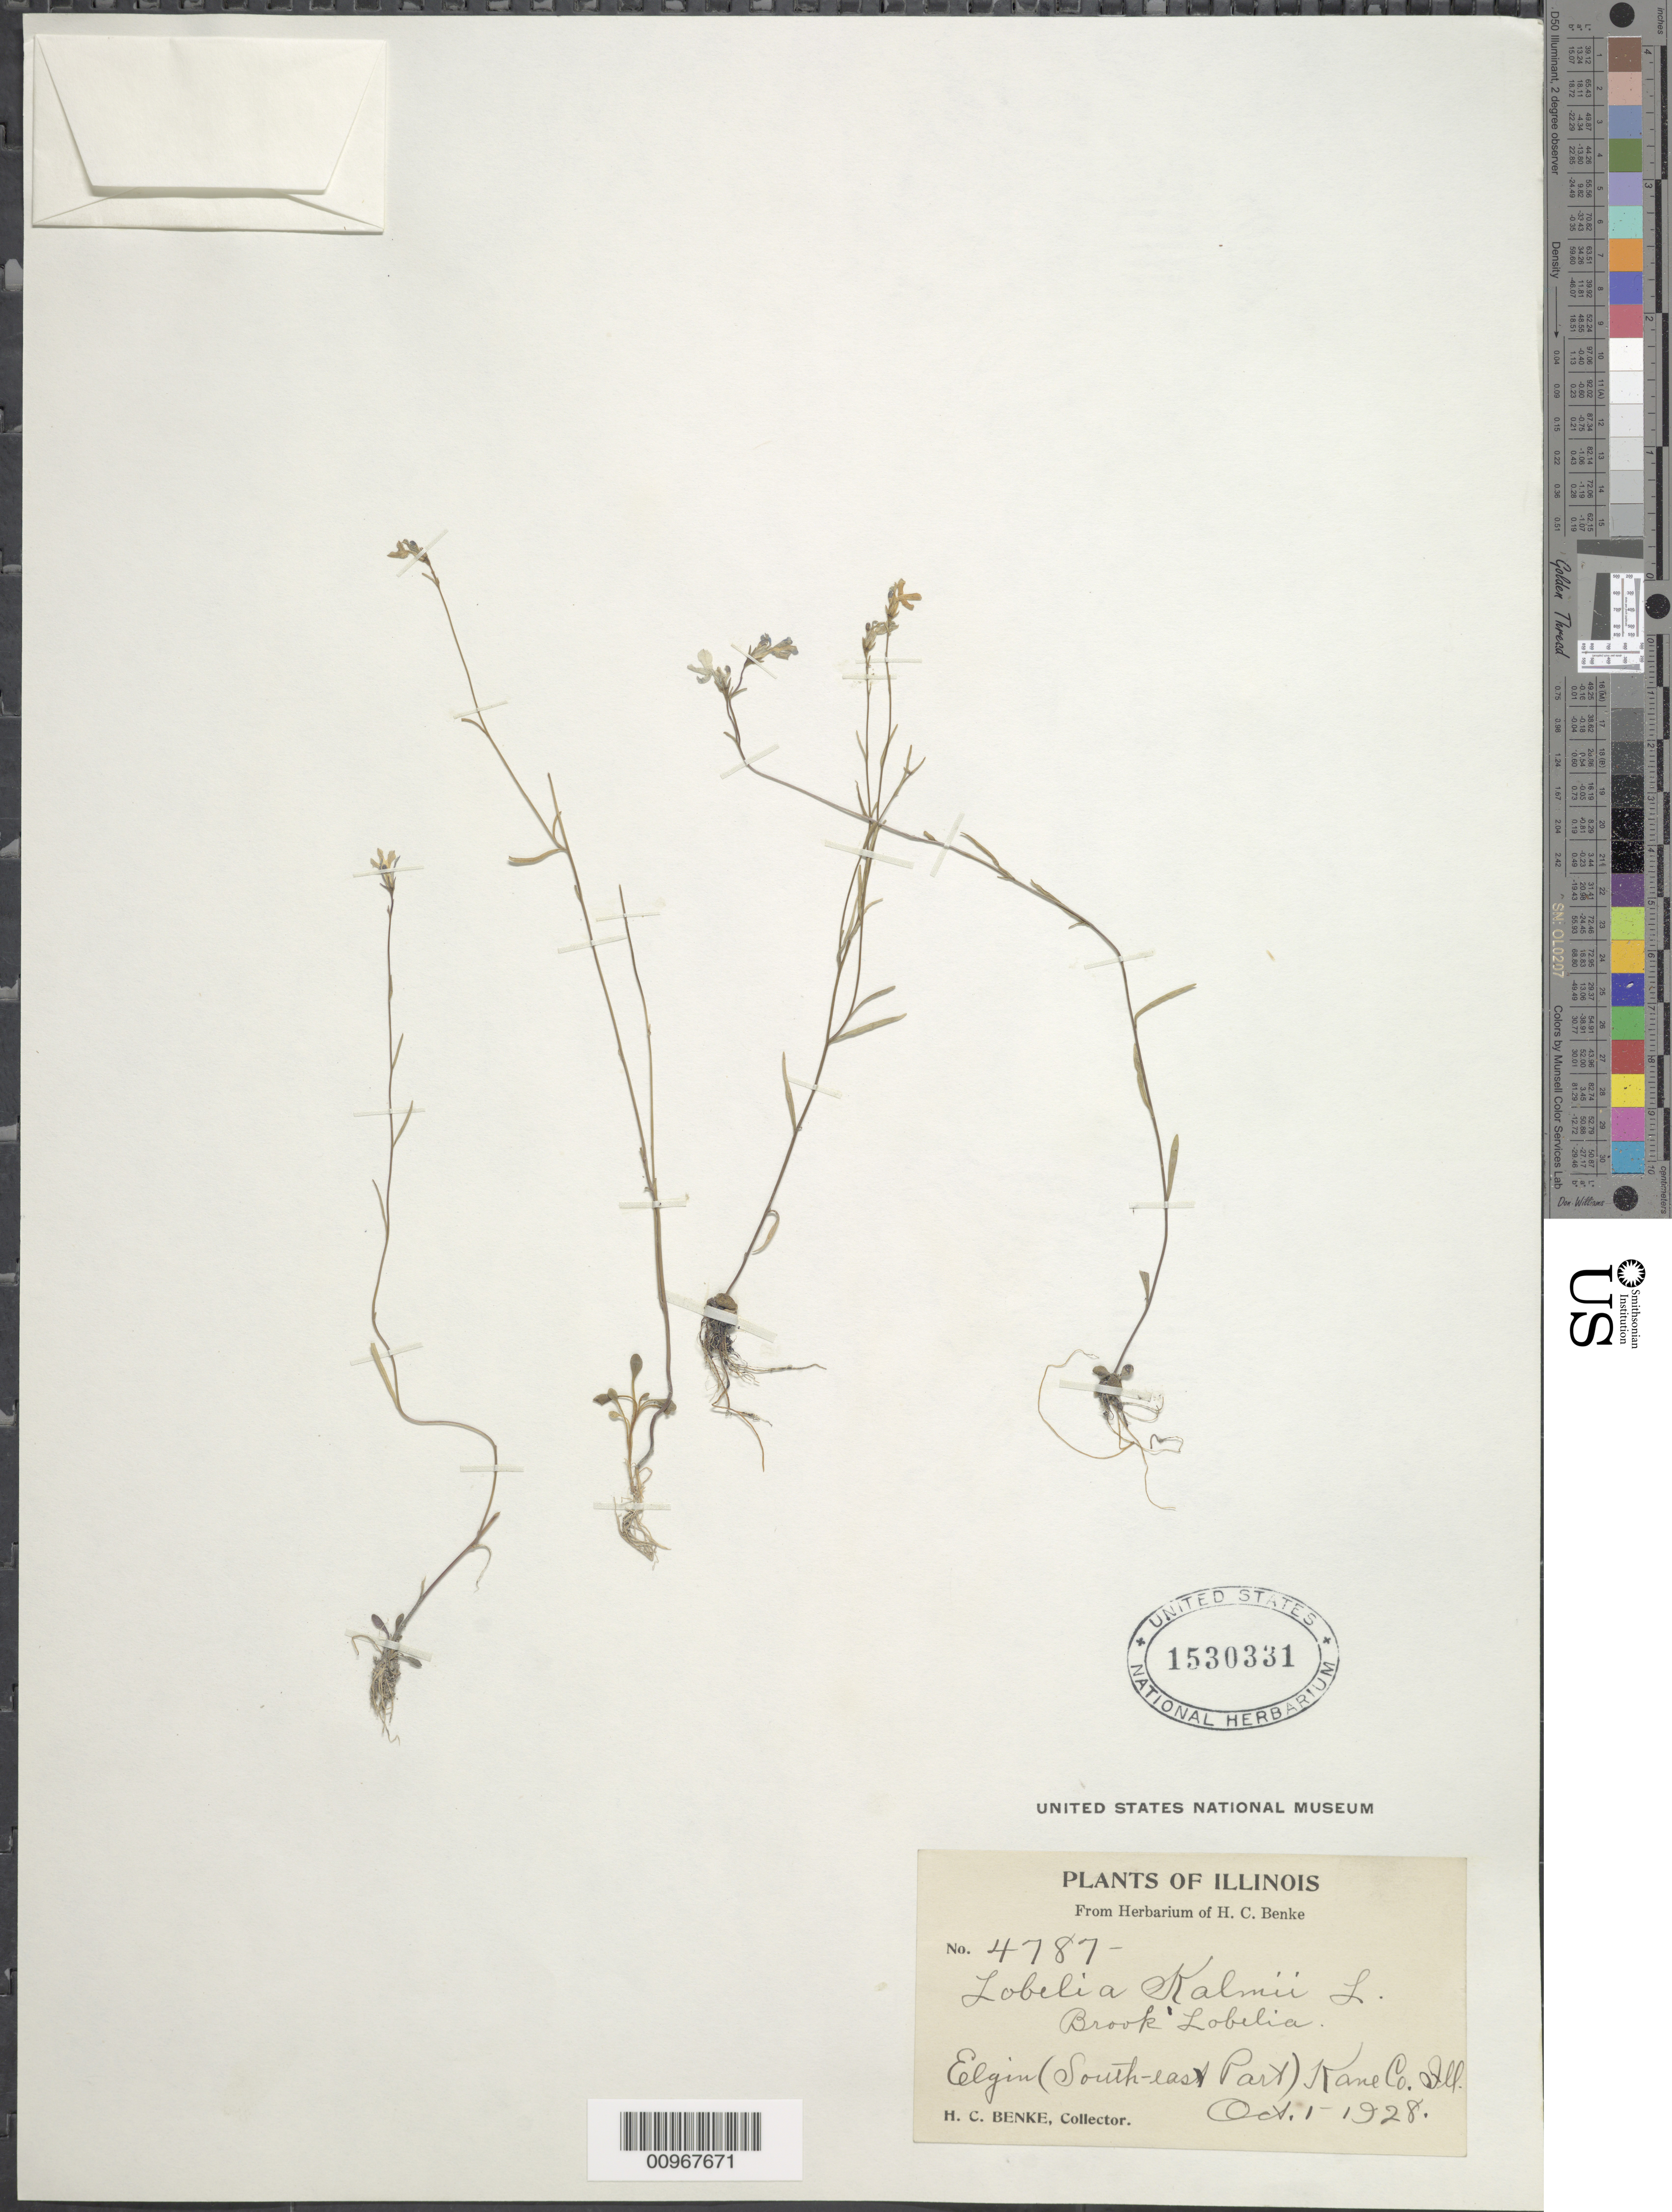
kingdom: Plantae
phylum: Tracheophyta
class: Magnoliopsida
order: Asterales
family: Campanulaceae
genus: Lobelia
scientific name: Lobelia kalmii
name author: L.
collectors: H. Benke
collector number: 4787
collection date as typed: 01 Oct 1928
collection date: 1928-10-01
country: United States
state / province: Illinois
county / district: Kane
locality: Elgin.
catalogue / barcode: US 1530331